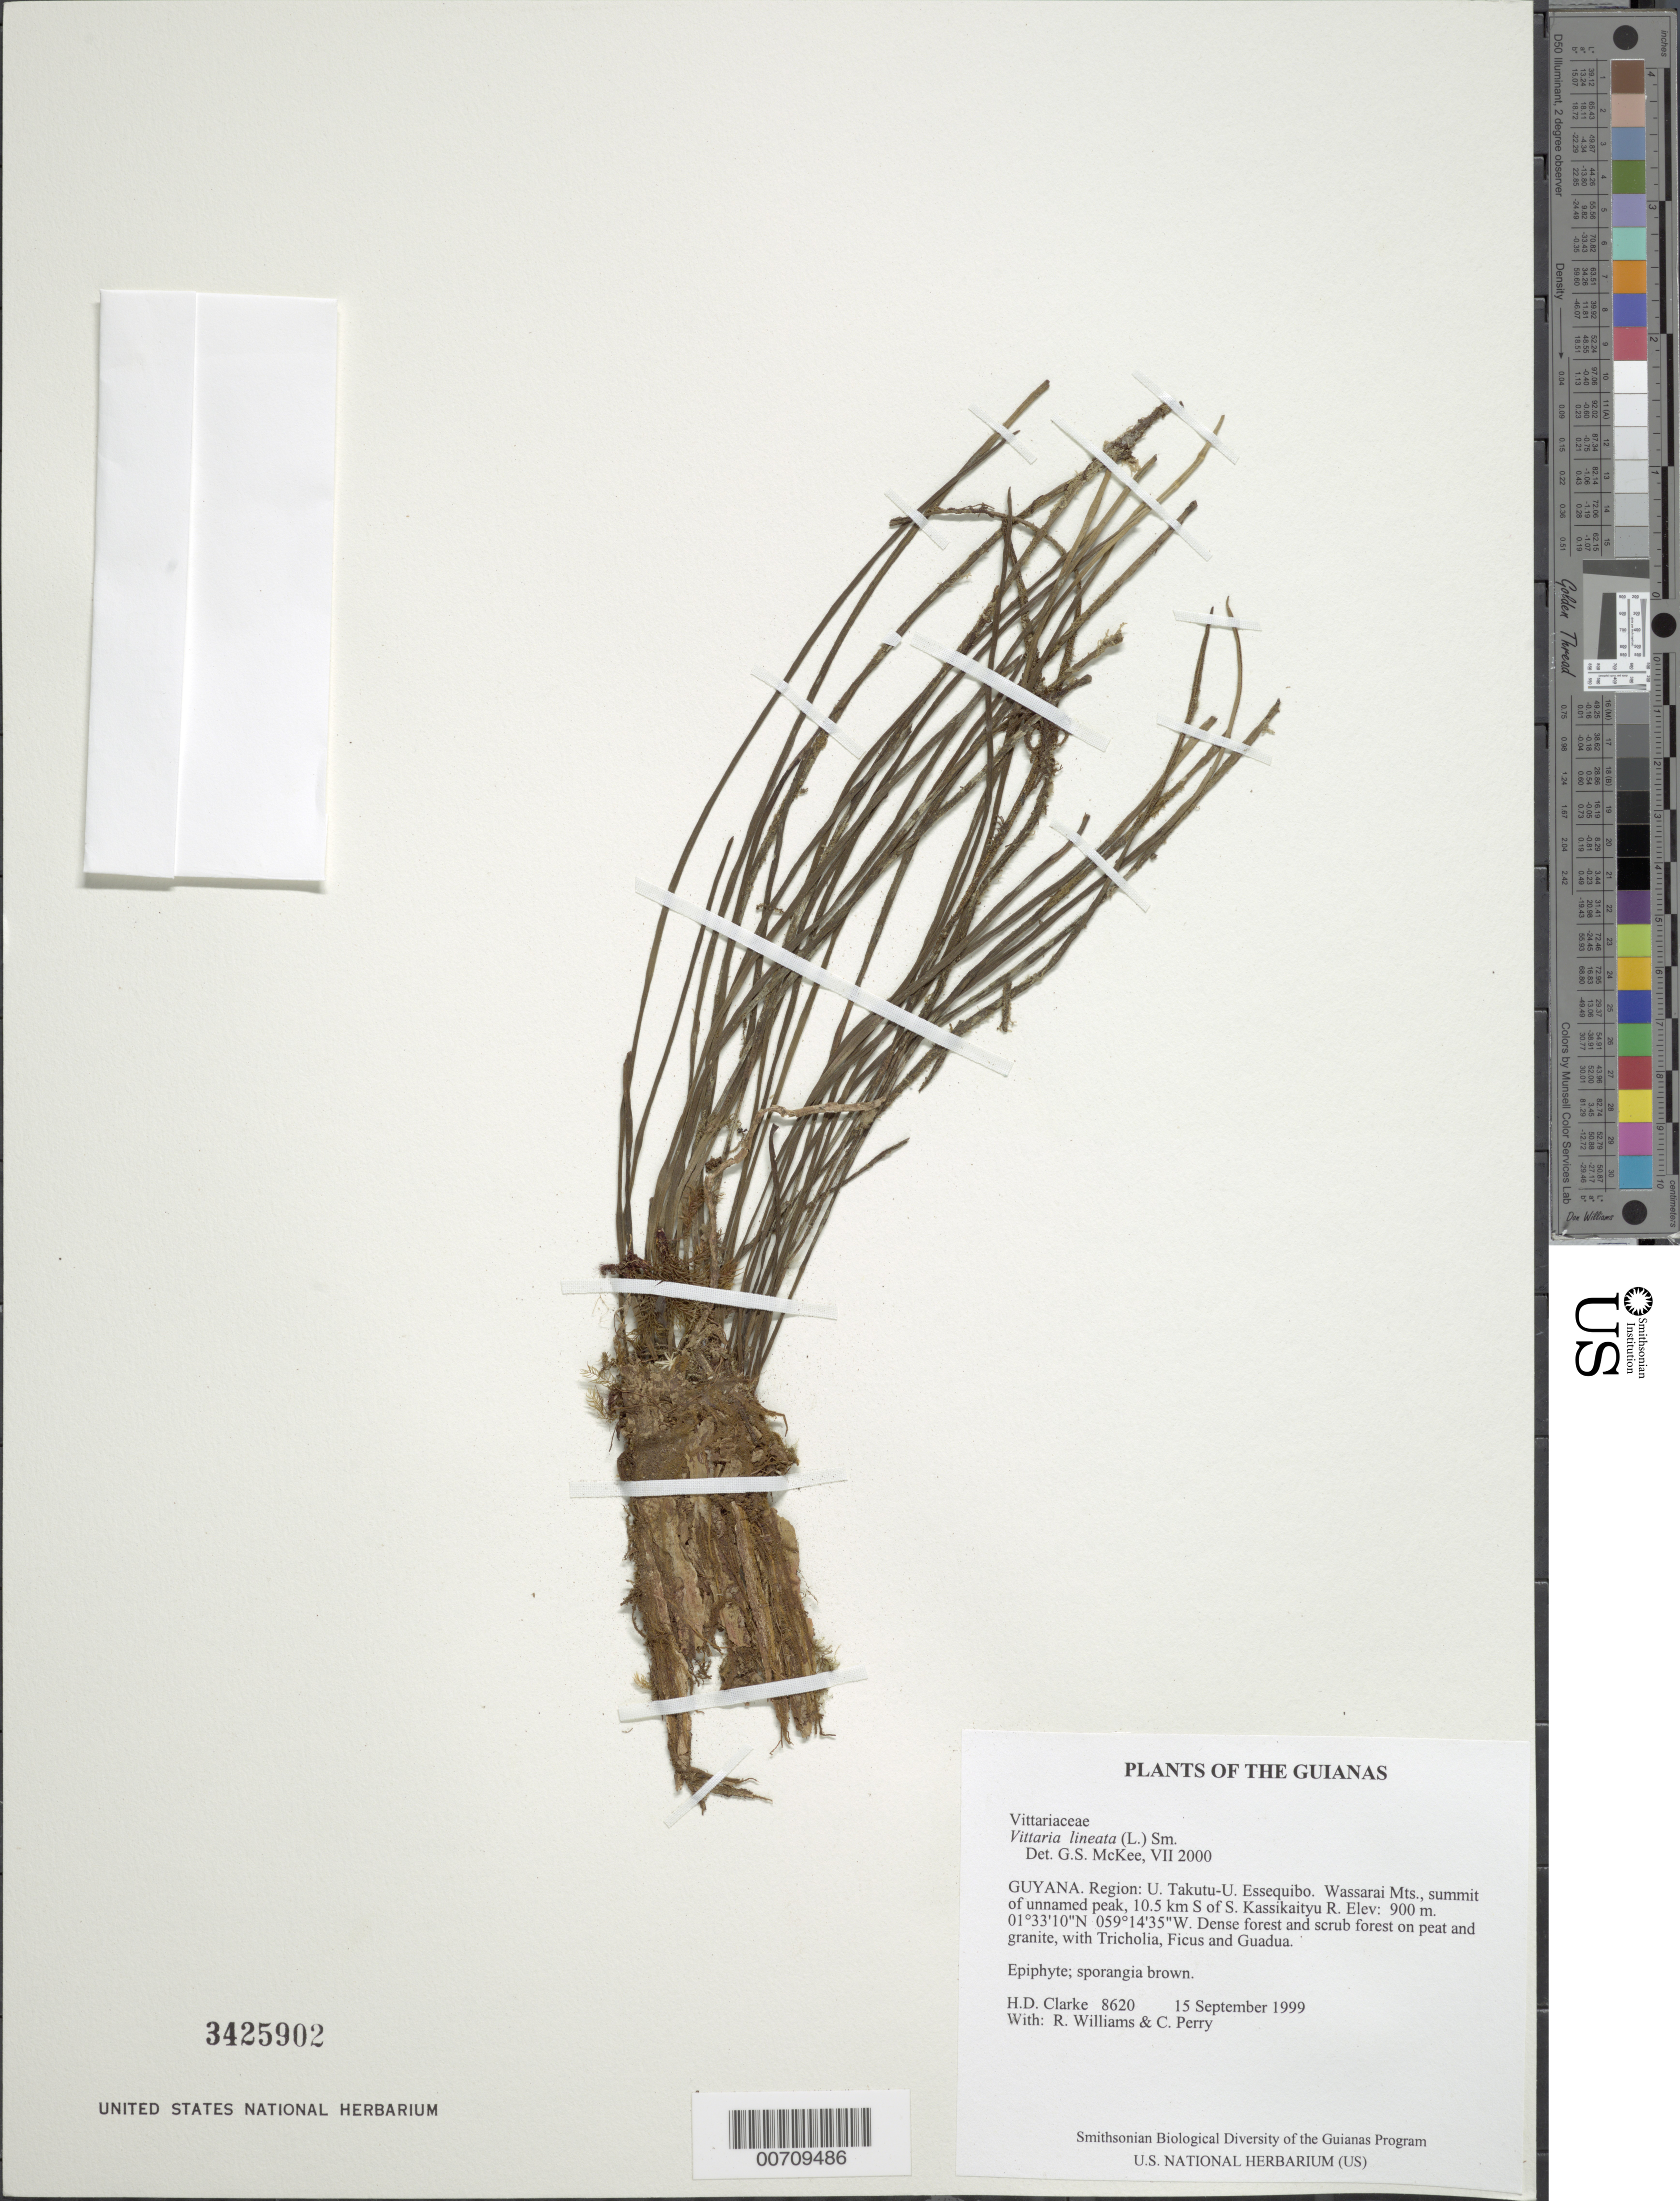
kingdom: Plantae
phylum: Tracheophyta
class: Polypodiopsida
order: Polypodiales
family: Pteridaceae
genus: Vittaria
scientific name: Vittaria lineata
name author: (L.) Sm.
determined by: McKee, G. S., (US), NMNH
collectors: H. D. Clarke, R. Williams & C. Perry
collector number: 8620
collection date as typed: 15 September 1999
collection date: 1999-09-15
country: Guyana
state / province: U. Takutu-U. Essequibo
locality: Wassarai Mts., summit of unnamed peak, 10.5 km S of S. Kassikaityu R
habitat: Dense forest and scrub forest on peat and granite, with Tricholia, Ficus and Guadua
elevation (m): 900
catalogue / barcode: US 3425902